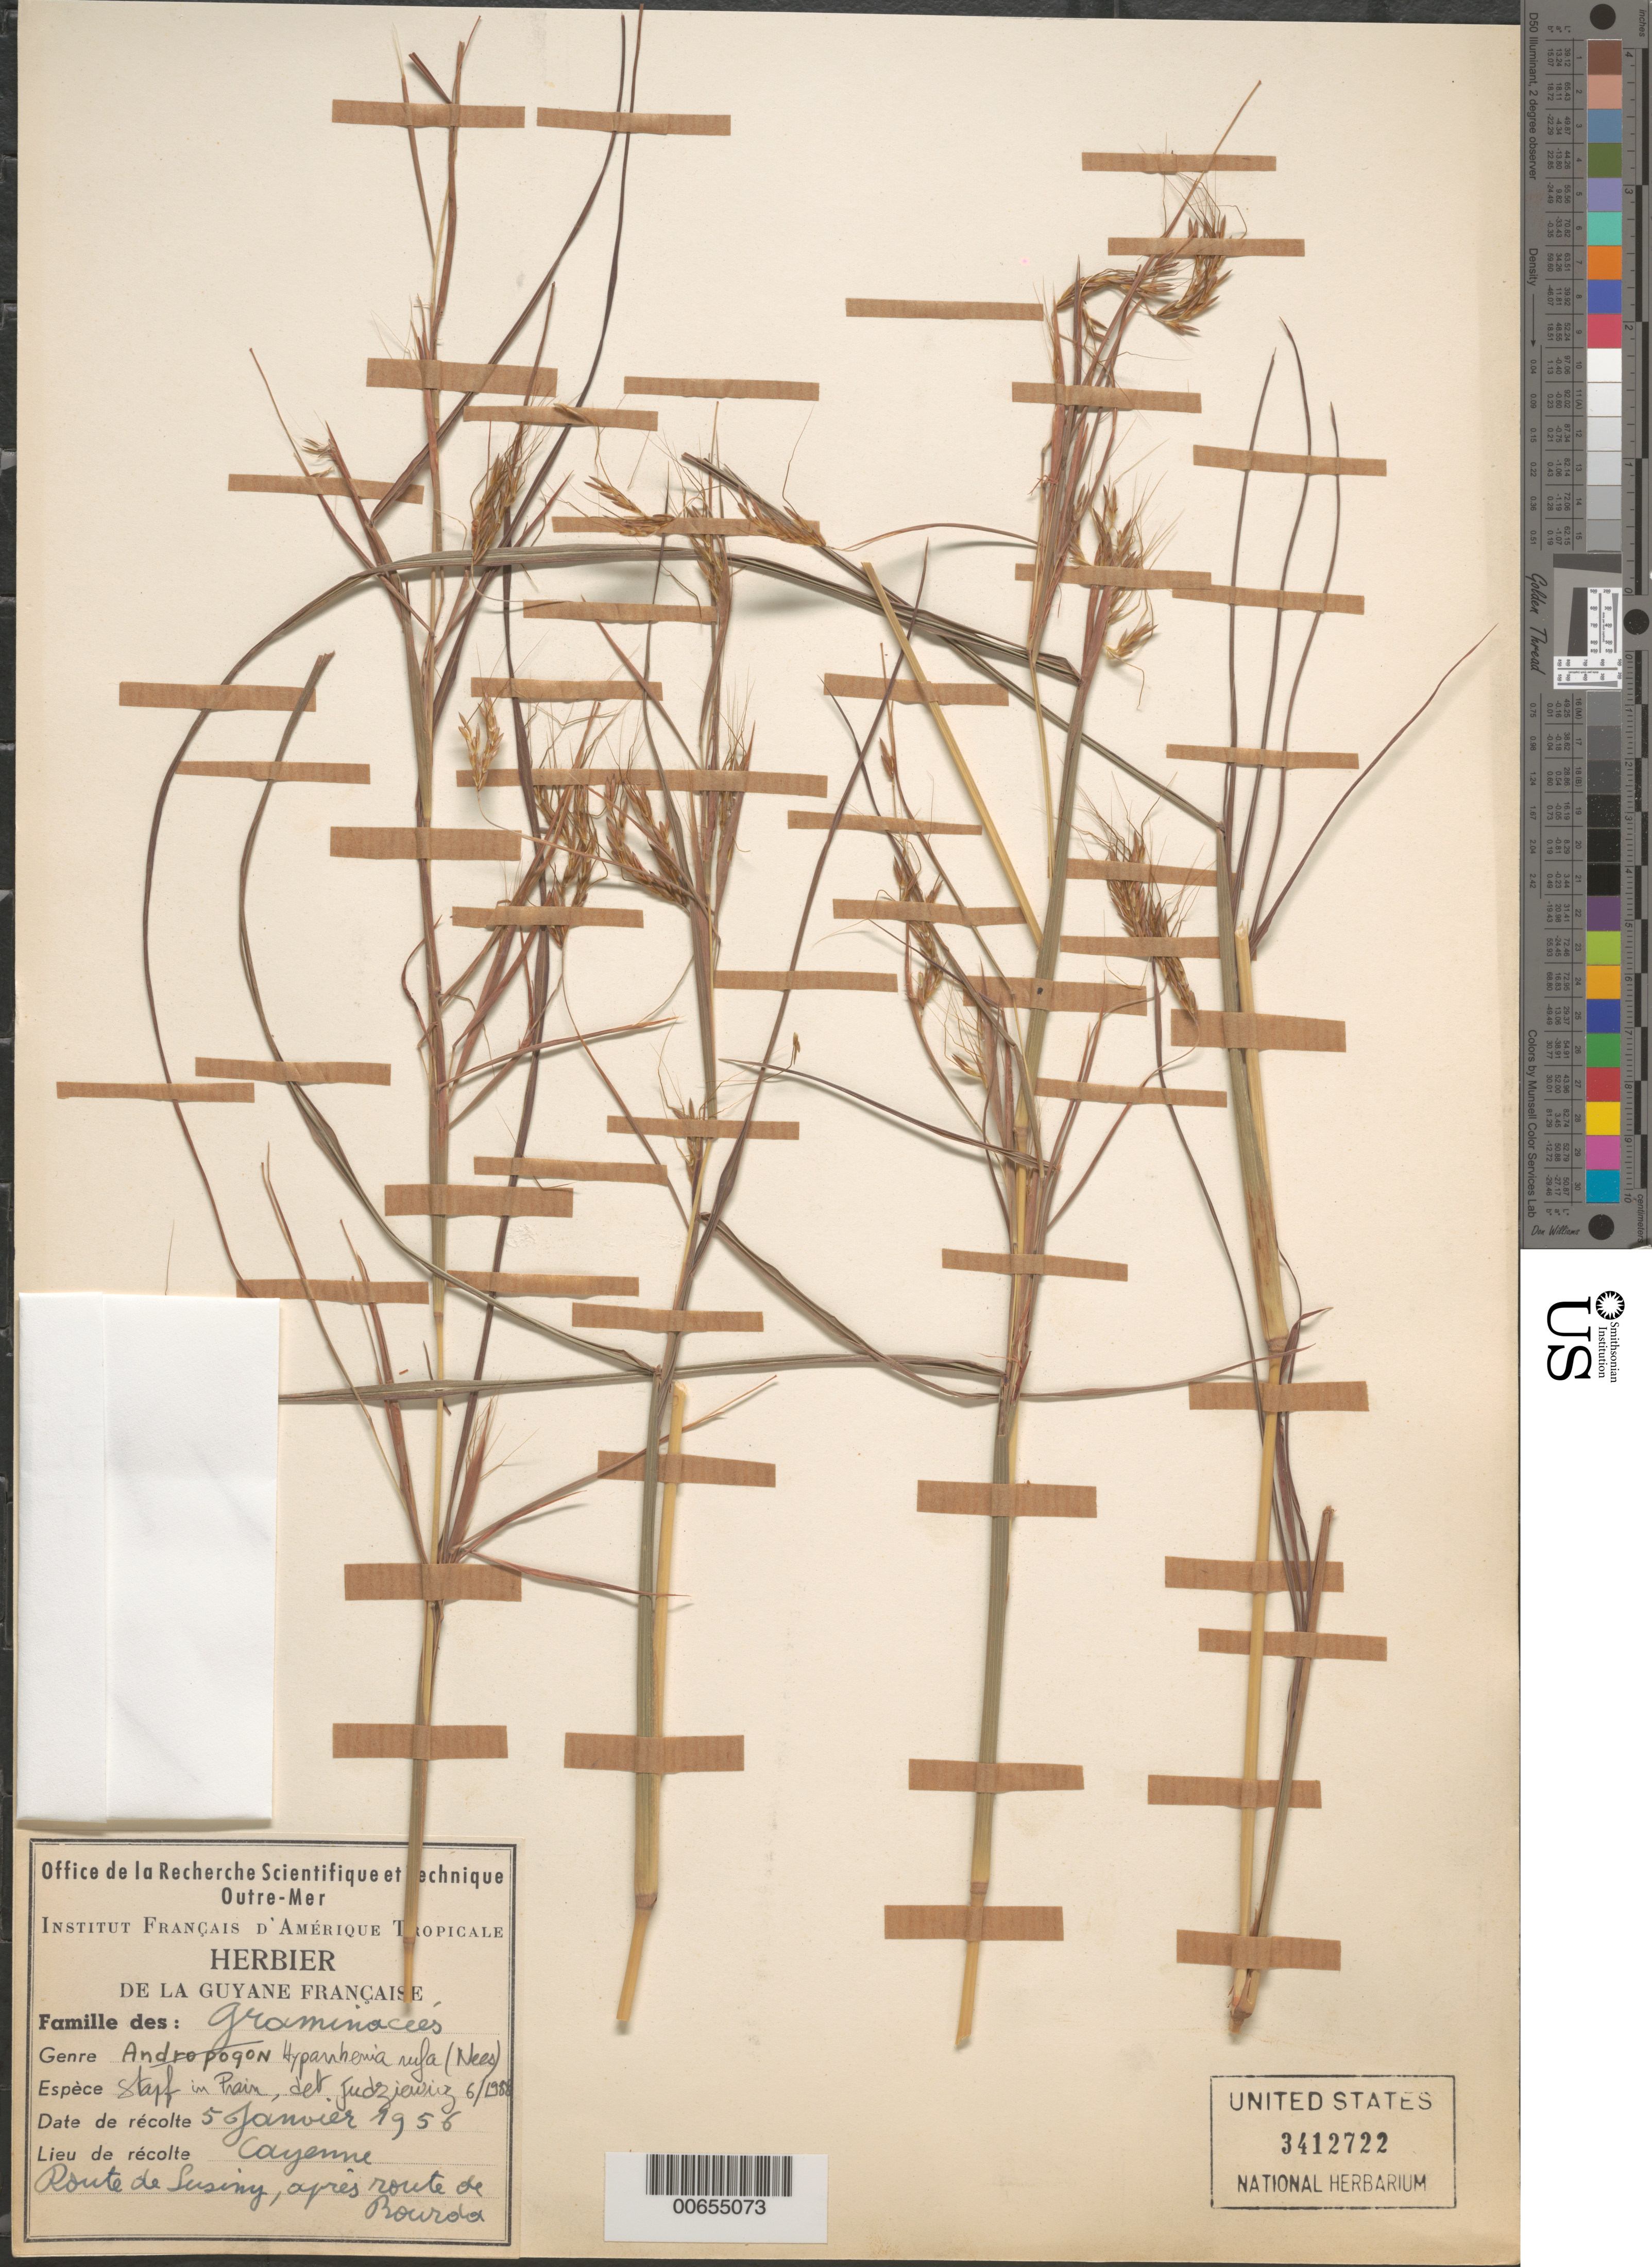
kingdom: Plantae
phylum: Tracheophyta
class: Liliopsida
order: Poales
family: Poaceae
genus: Hyparrhenia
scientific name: Hyparrhenia rufa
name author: (Nees) Stapf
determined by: Judziewicz, E. J.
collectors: J. Hoock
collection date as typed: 5-Jan-58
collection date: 1958-01-05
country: French Guiana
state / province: Cayenne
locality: Cayenne, Route de Suzuny, aprés Route de Bourda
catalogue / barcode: US 3412722